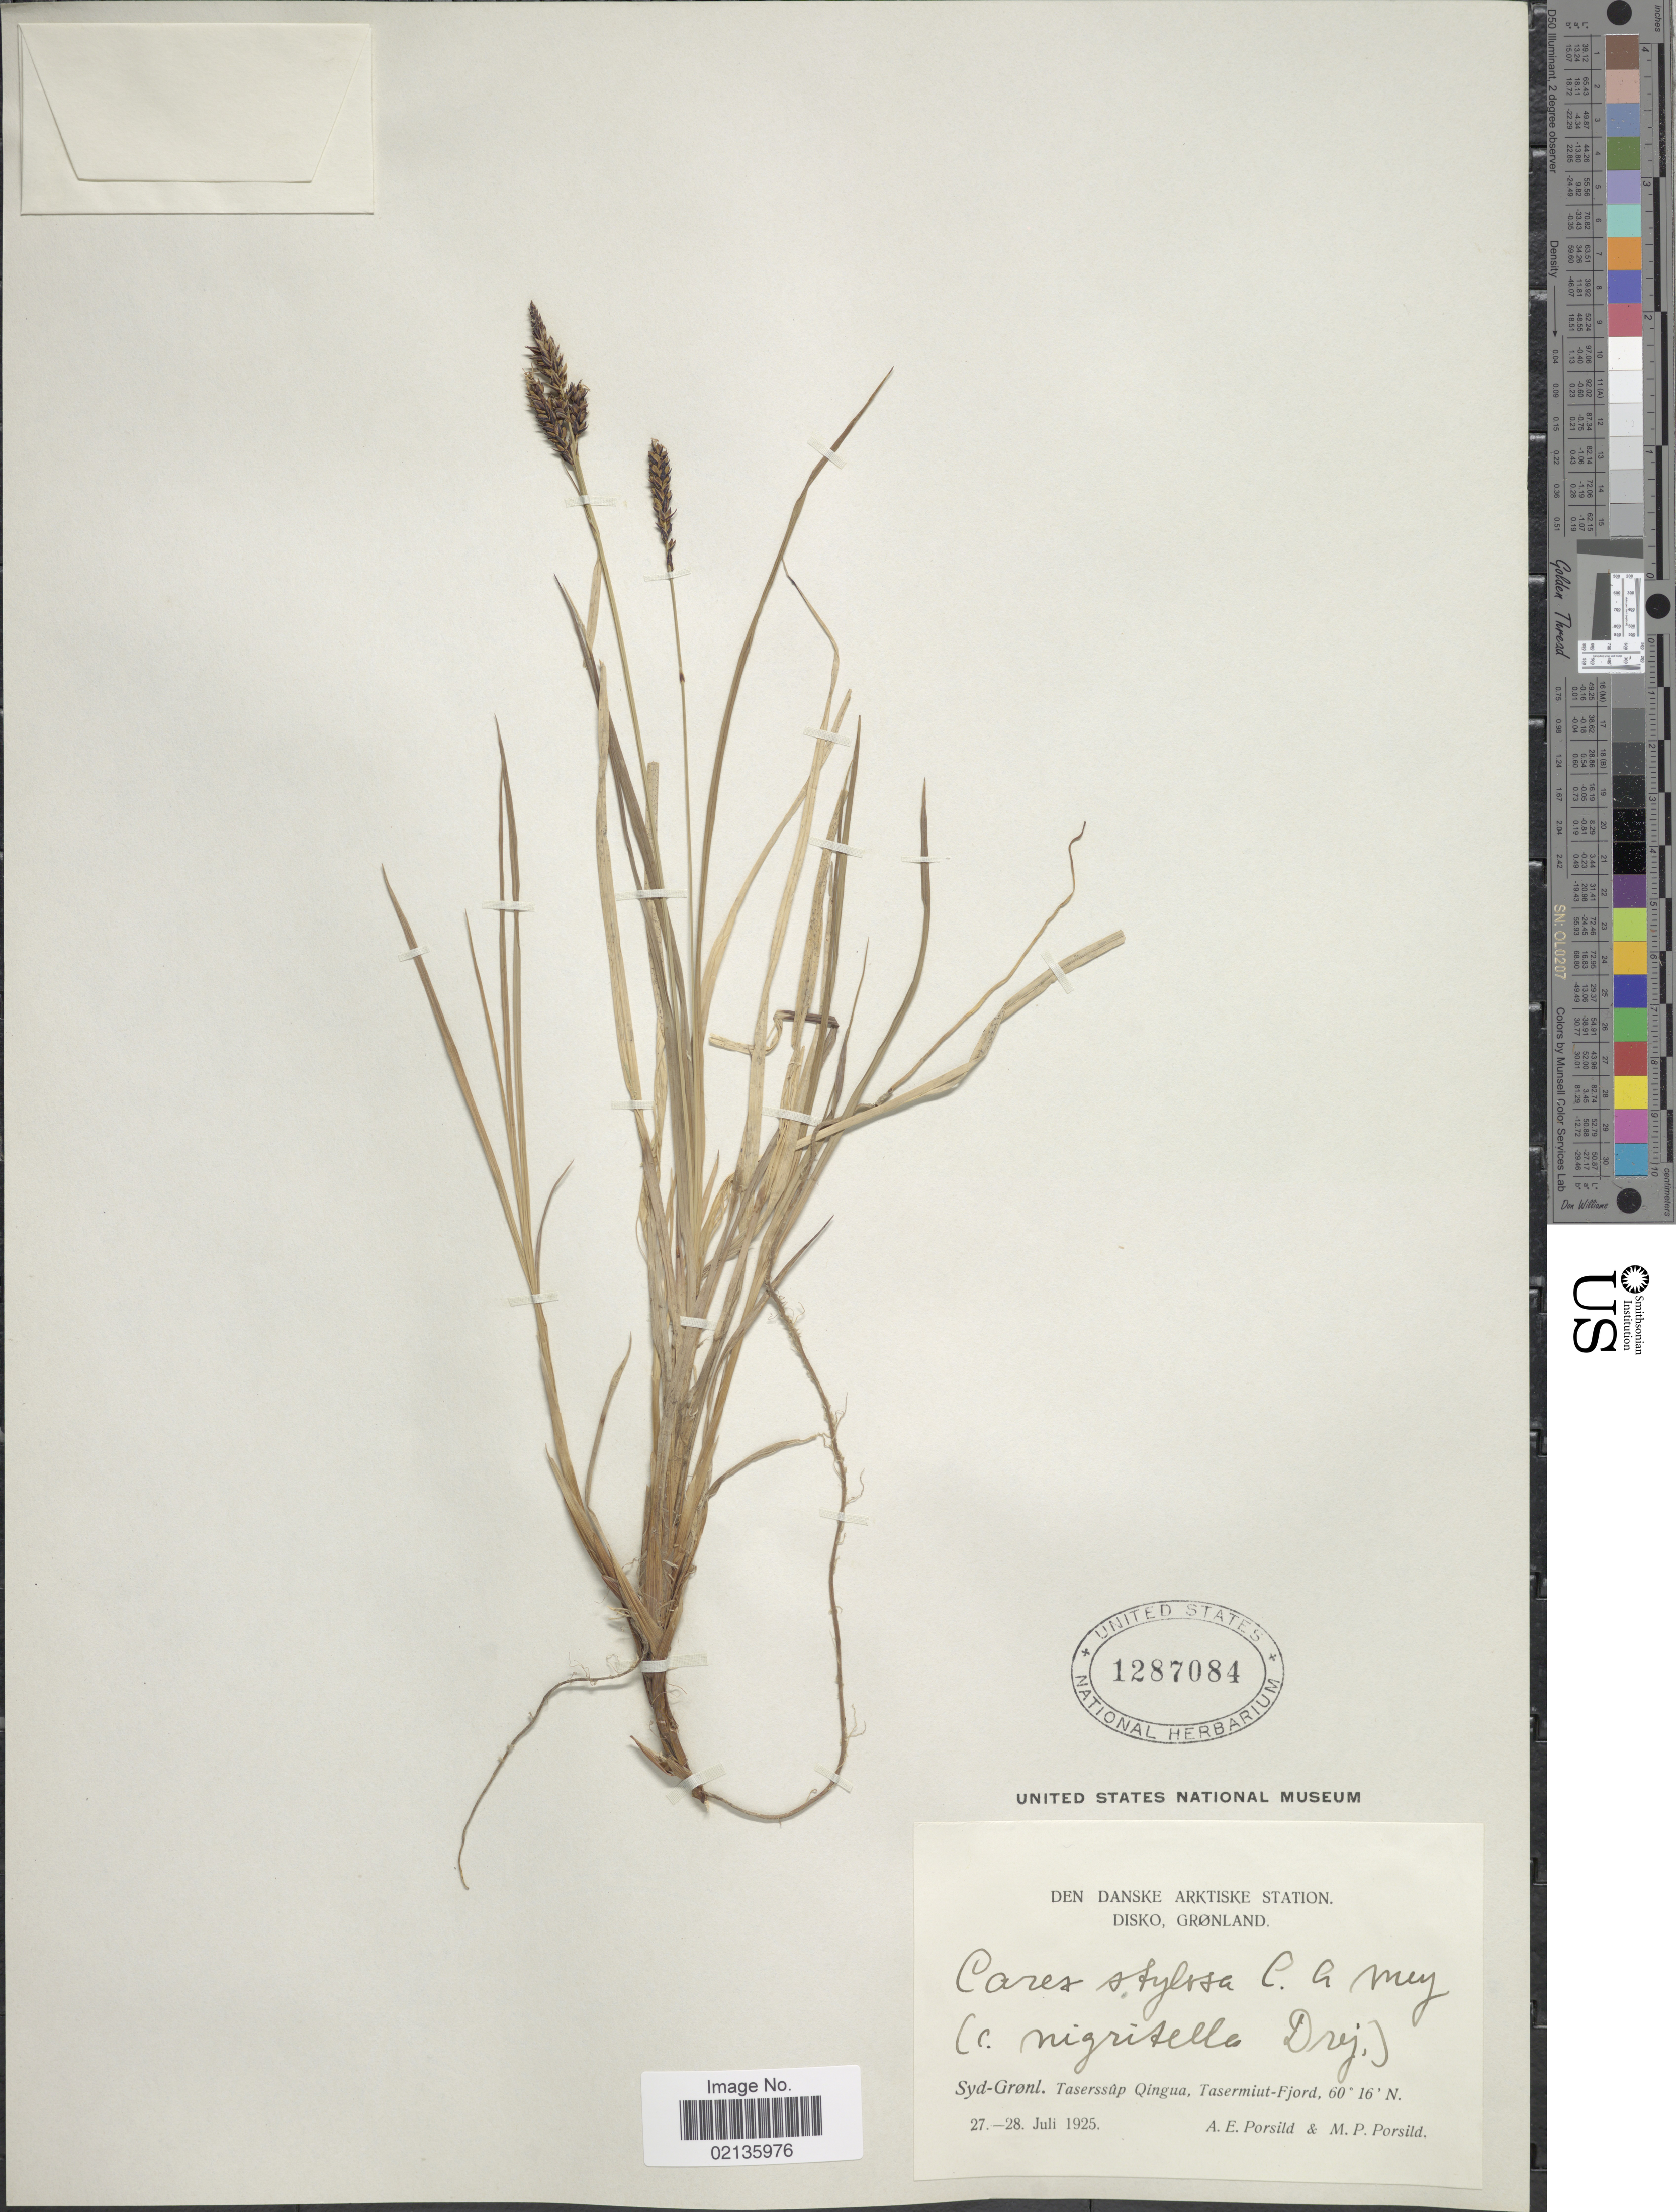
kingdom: Plantae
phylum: Tracheophyta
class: Liliopsida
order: Poales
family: Cyperaceae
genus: Carex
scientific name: Carex stylosa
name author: C.A. Mey.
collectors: A. E. Porsild & M. P. Porsild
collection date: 1925-07-27/1925-07-28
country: Greenland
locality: Den Danske Arktiske Station, Disko, Syd-Gronl. Taserssup Qingua, Tasermint-Fjord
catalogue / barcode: US 1287084